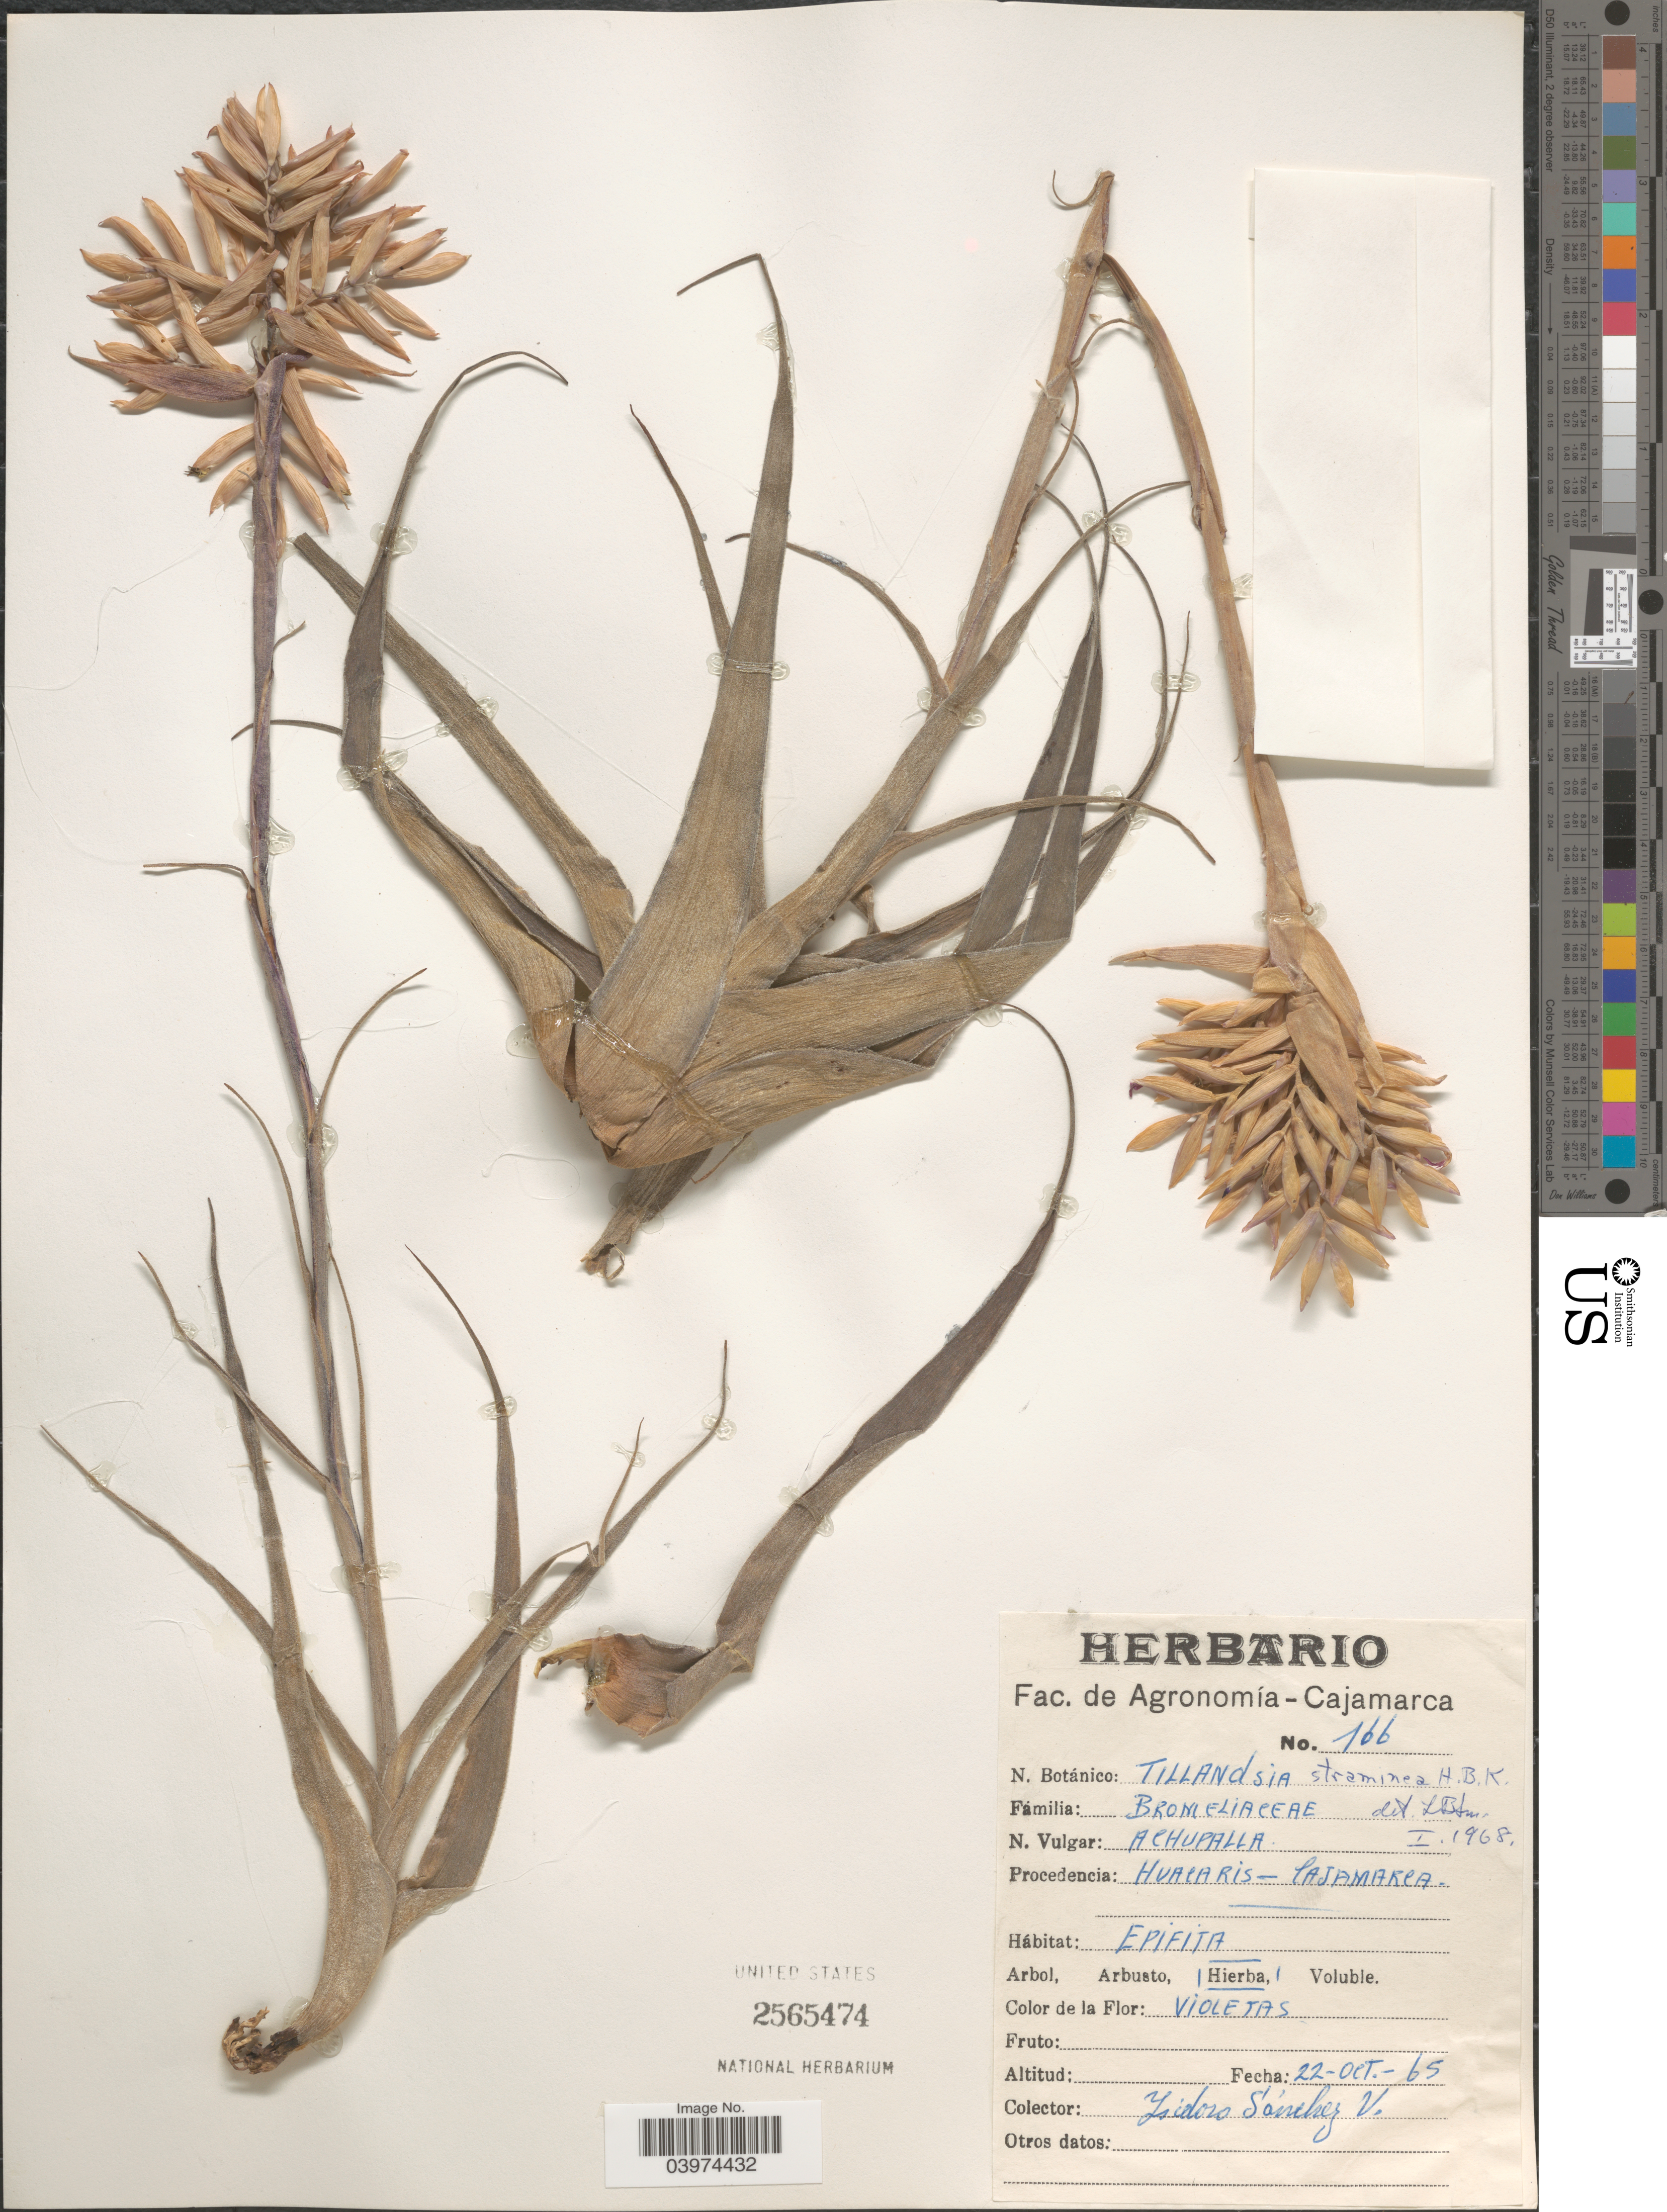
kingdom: Plantae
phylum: Tracheophyta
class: Liliopsida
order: Poales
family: Bromeliaceae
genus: Tillandsia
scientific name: Tillandsia straminea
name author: Kunth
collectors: I. Sánchez Vega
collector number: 166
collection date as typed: Transcribed d/m/y: 22/10/65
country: Peru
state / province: Cajamarca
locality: Procedencia: Huacaris - Cajamarca.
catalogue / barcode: US 2565474